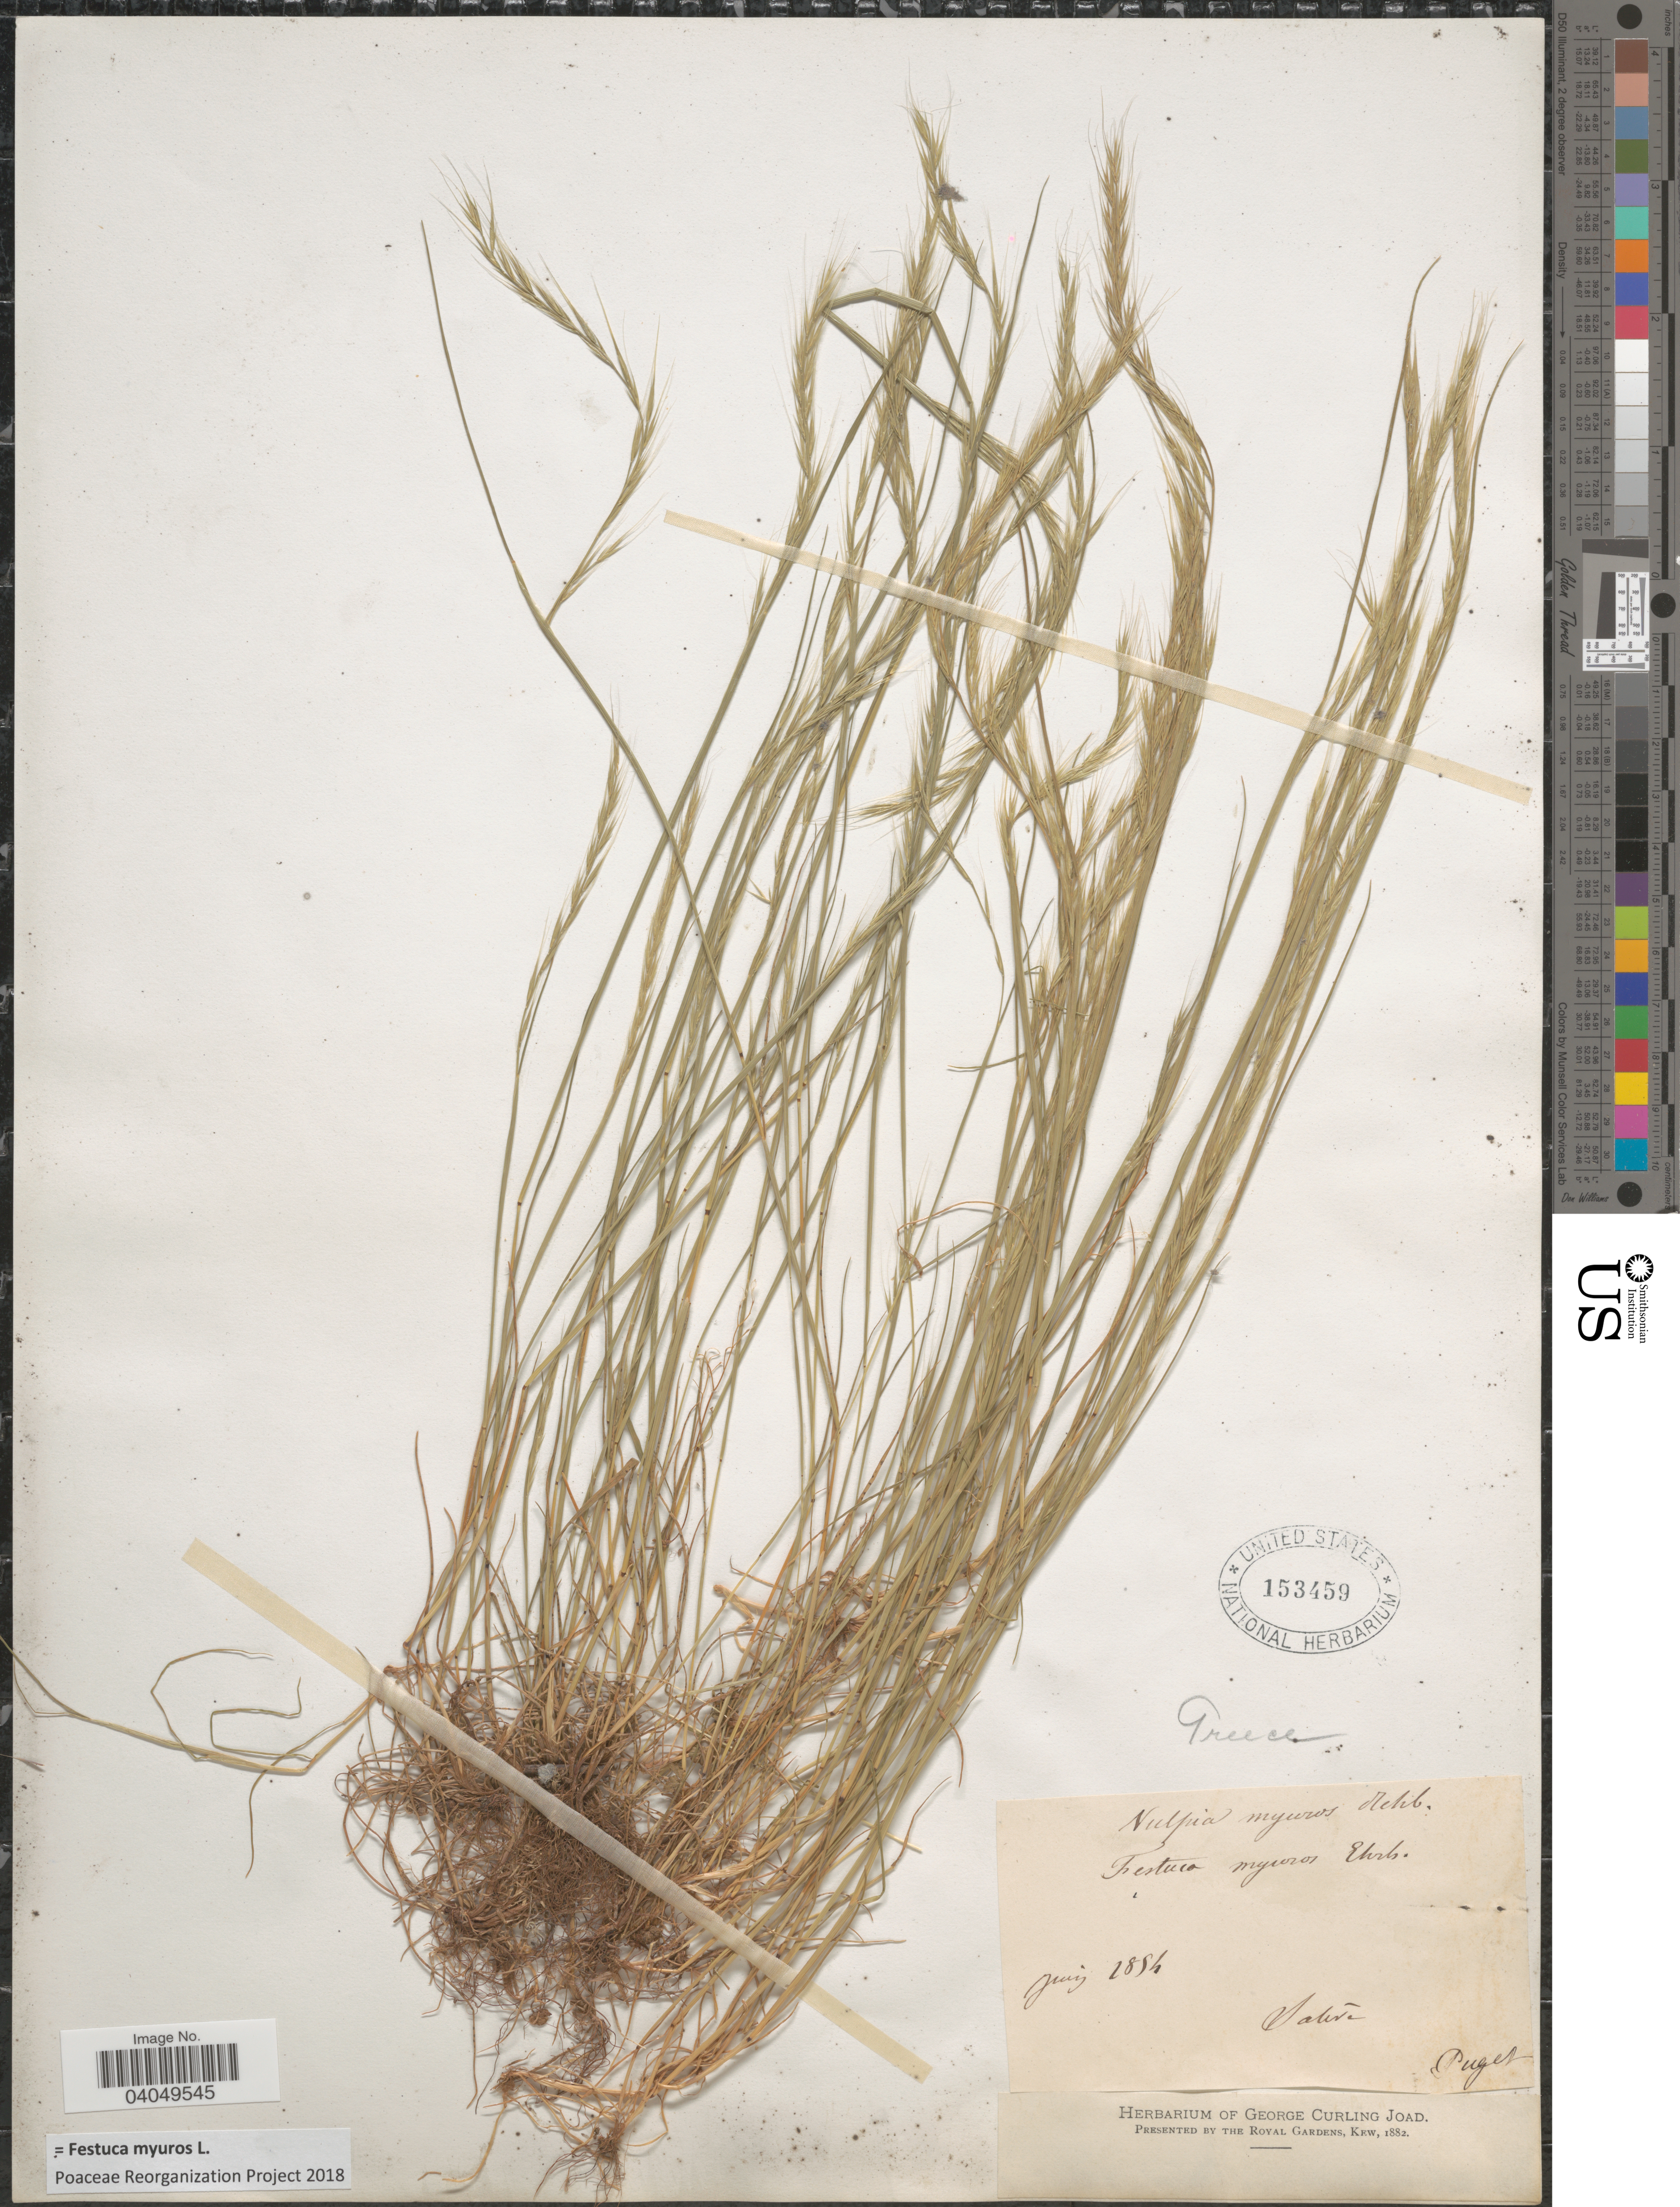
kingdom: Plantae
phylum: Tracheophyta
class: Liliopsida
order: Poales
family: Poaceae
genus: Festuca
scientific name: Festuca myuros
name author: L.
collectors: -. Puget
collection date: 1894-06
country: France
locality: Saleve. ["Greece" penciled in at later date, but Saleve is in France, where Puget did most of his collecting]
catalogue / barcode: US 153459